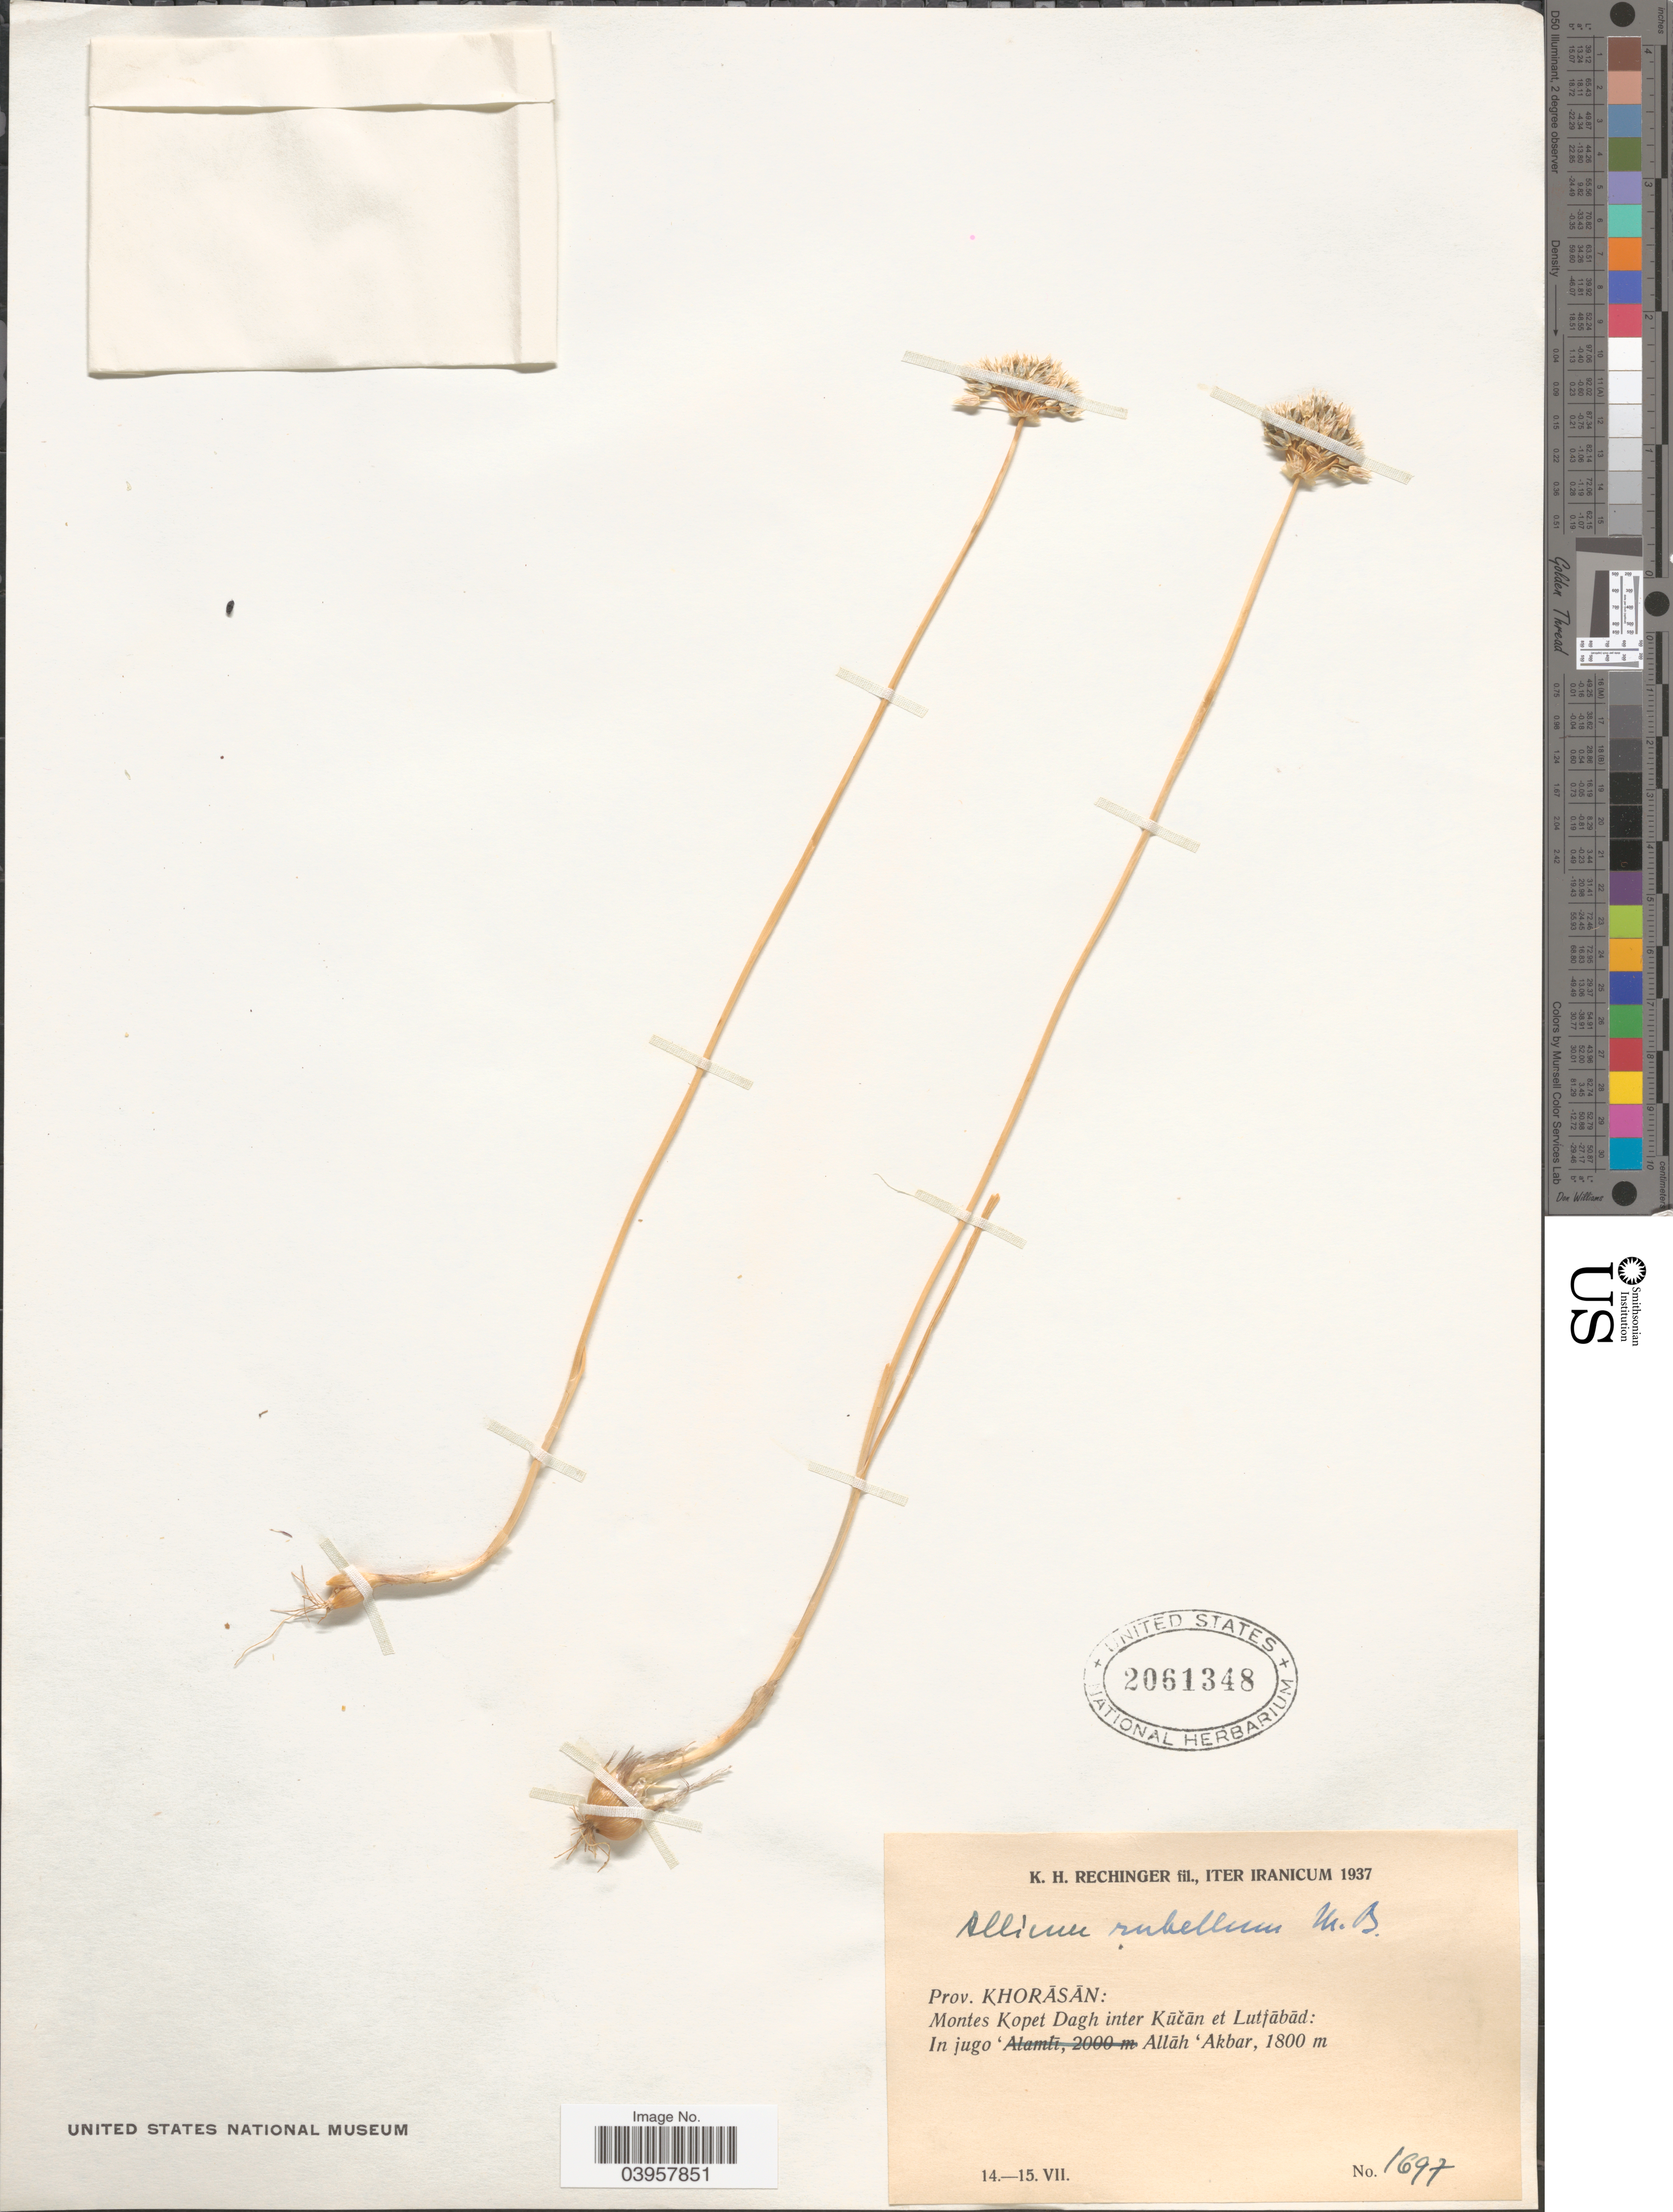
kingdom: Plantae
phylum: Tracheophyta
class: Liliopsida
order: Asparagales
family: Amaryllidaceae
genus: Allium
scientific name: Allium rubellum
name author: M. Bieb.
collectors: K. H. Rechinger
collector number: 1697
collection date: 1937-07-14/1937-07-15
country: Iran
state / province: Khorasan [obsolete]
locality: Montes Kopet Dagh inter Kūčān et Lutjābād: In jugo Allāh 'Akbar.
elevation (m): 1800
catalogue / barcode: US 2061348